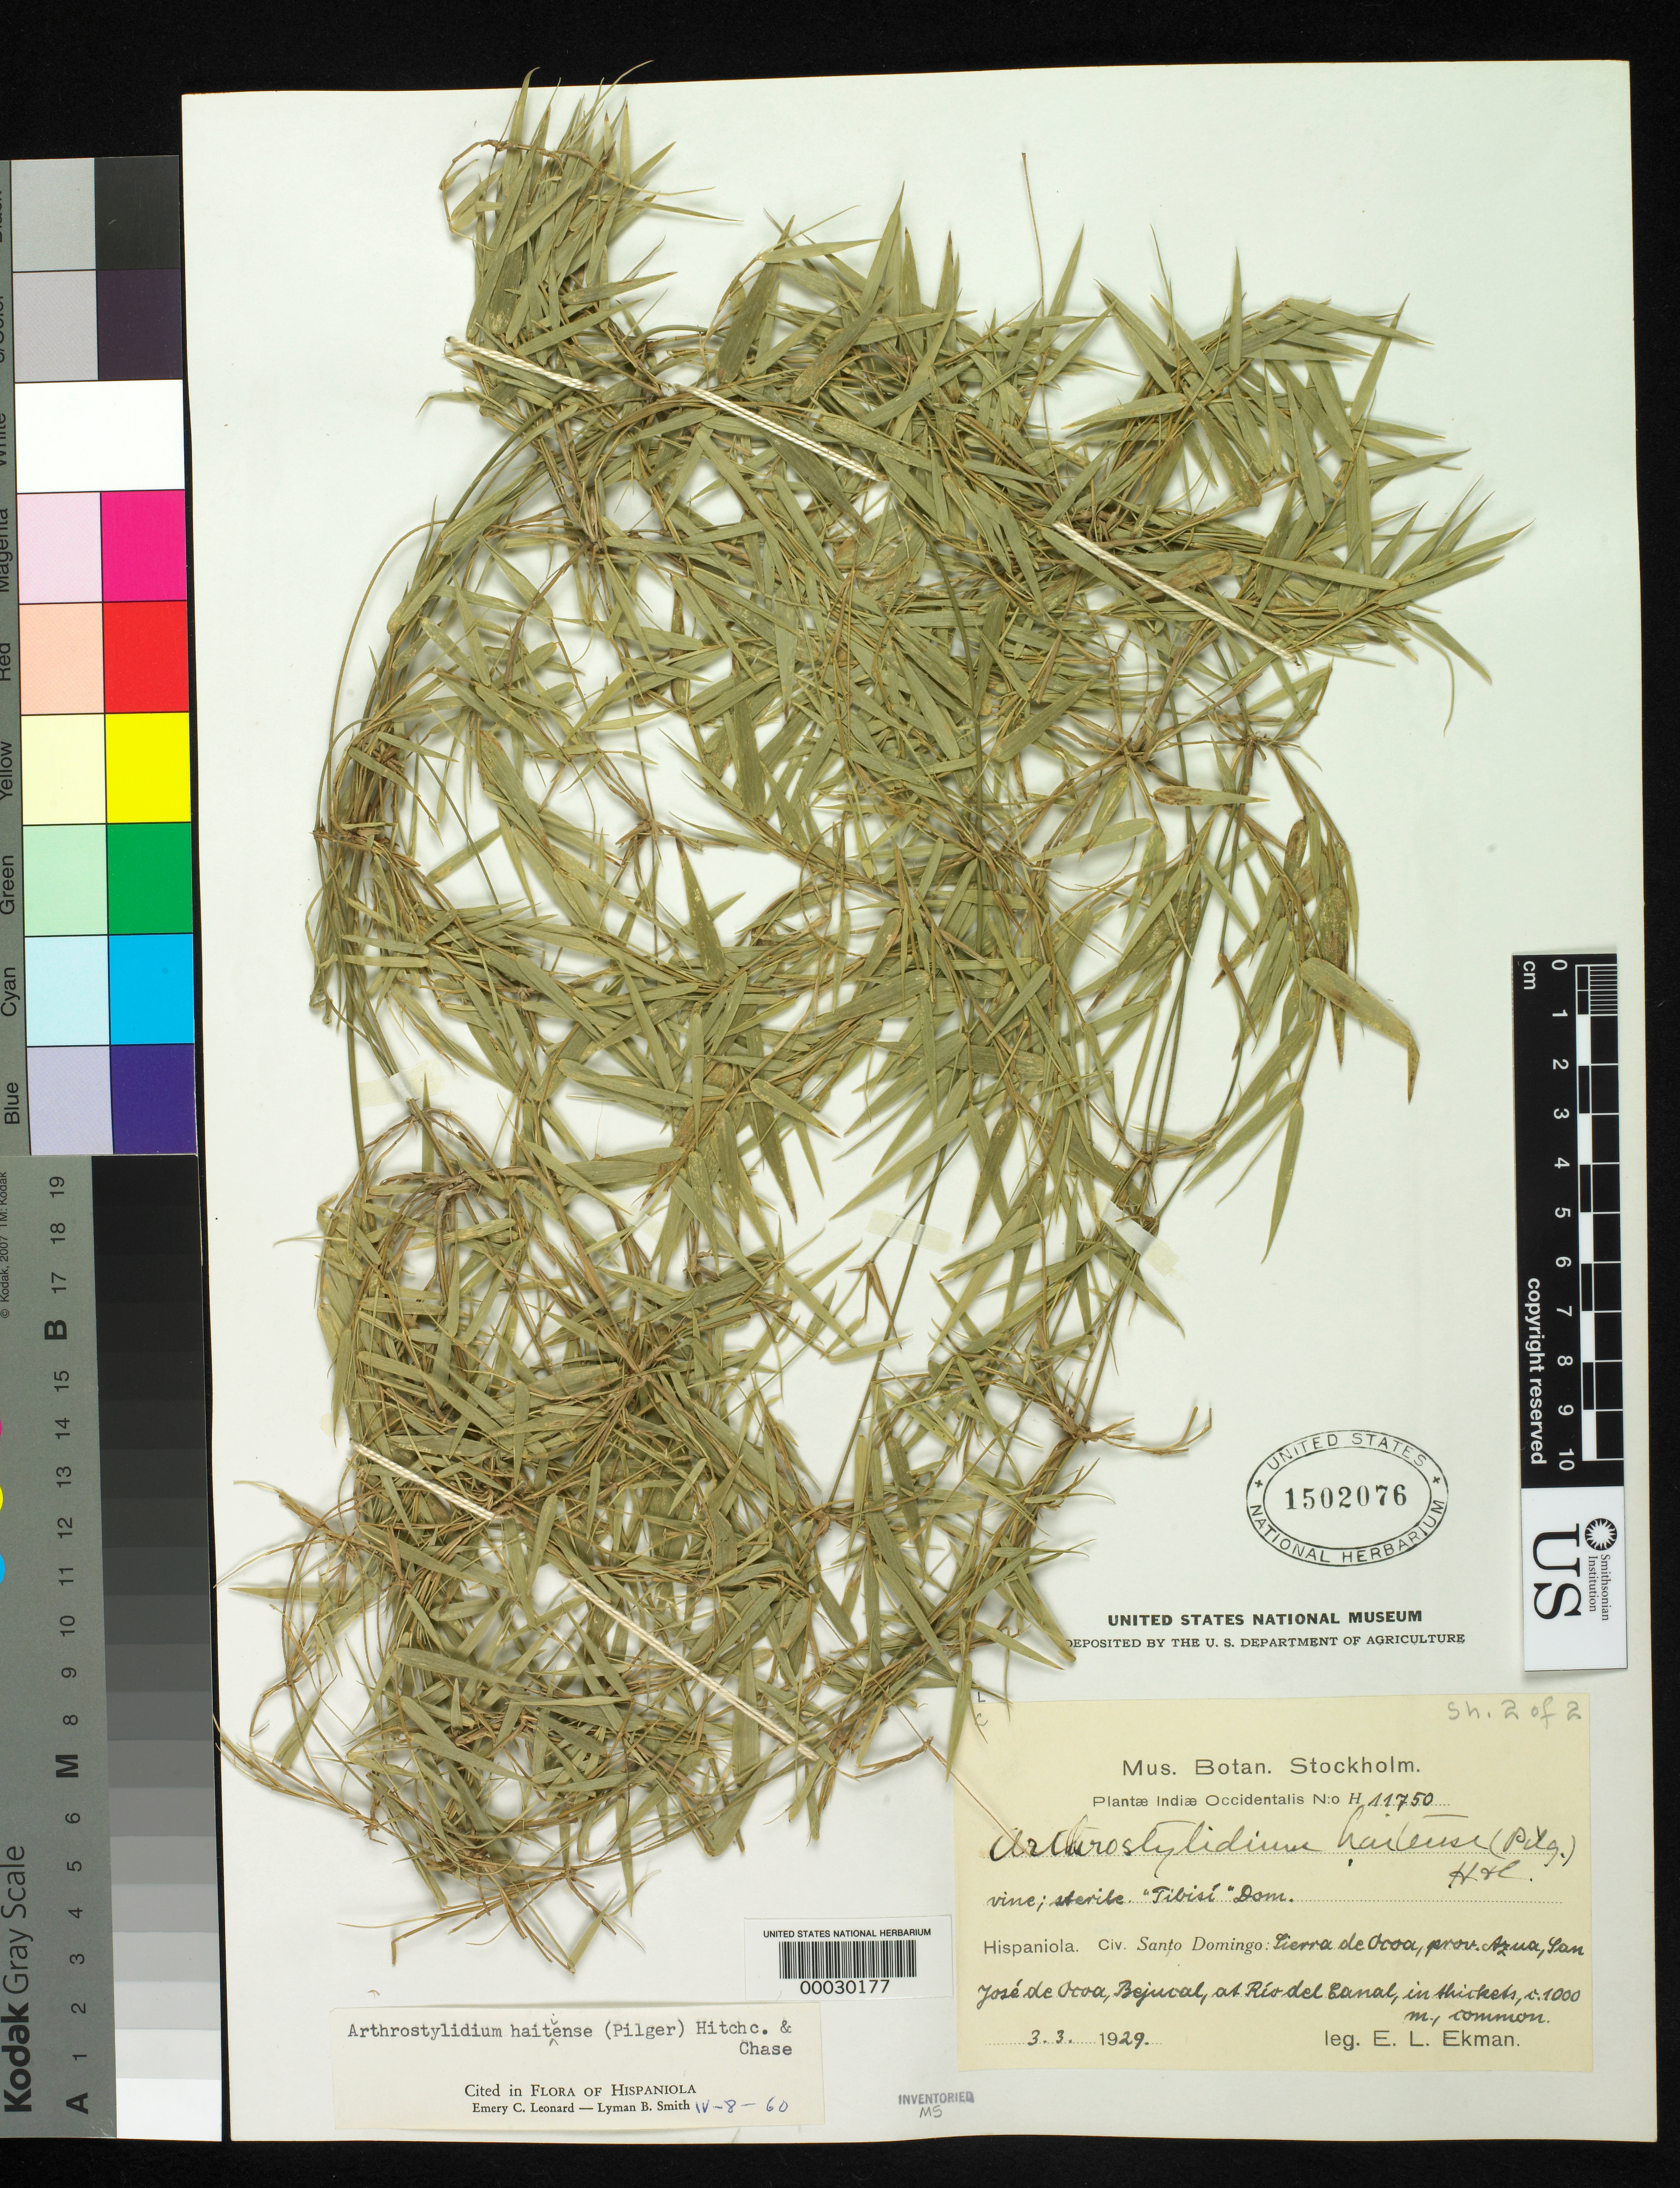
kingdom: Plantae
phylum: Tracheophyta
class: Liliopsida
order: Poales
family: Poaceae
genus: Arthrostylidium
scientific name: Arthrostylidium haitiense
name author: (Pilg.) Hitchc. & Chase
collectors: E. L. Ekman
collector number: H-11750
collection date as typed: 03 Mar 1929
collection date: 1929-03-03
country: Haiti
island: Hispaniola Island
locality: San jose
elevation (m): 1000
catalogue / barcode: US 1502076